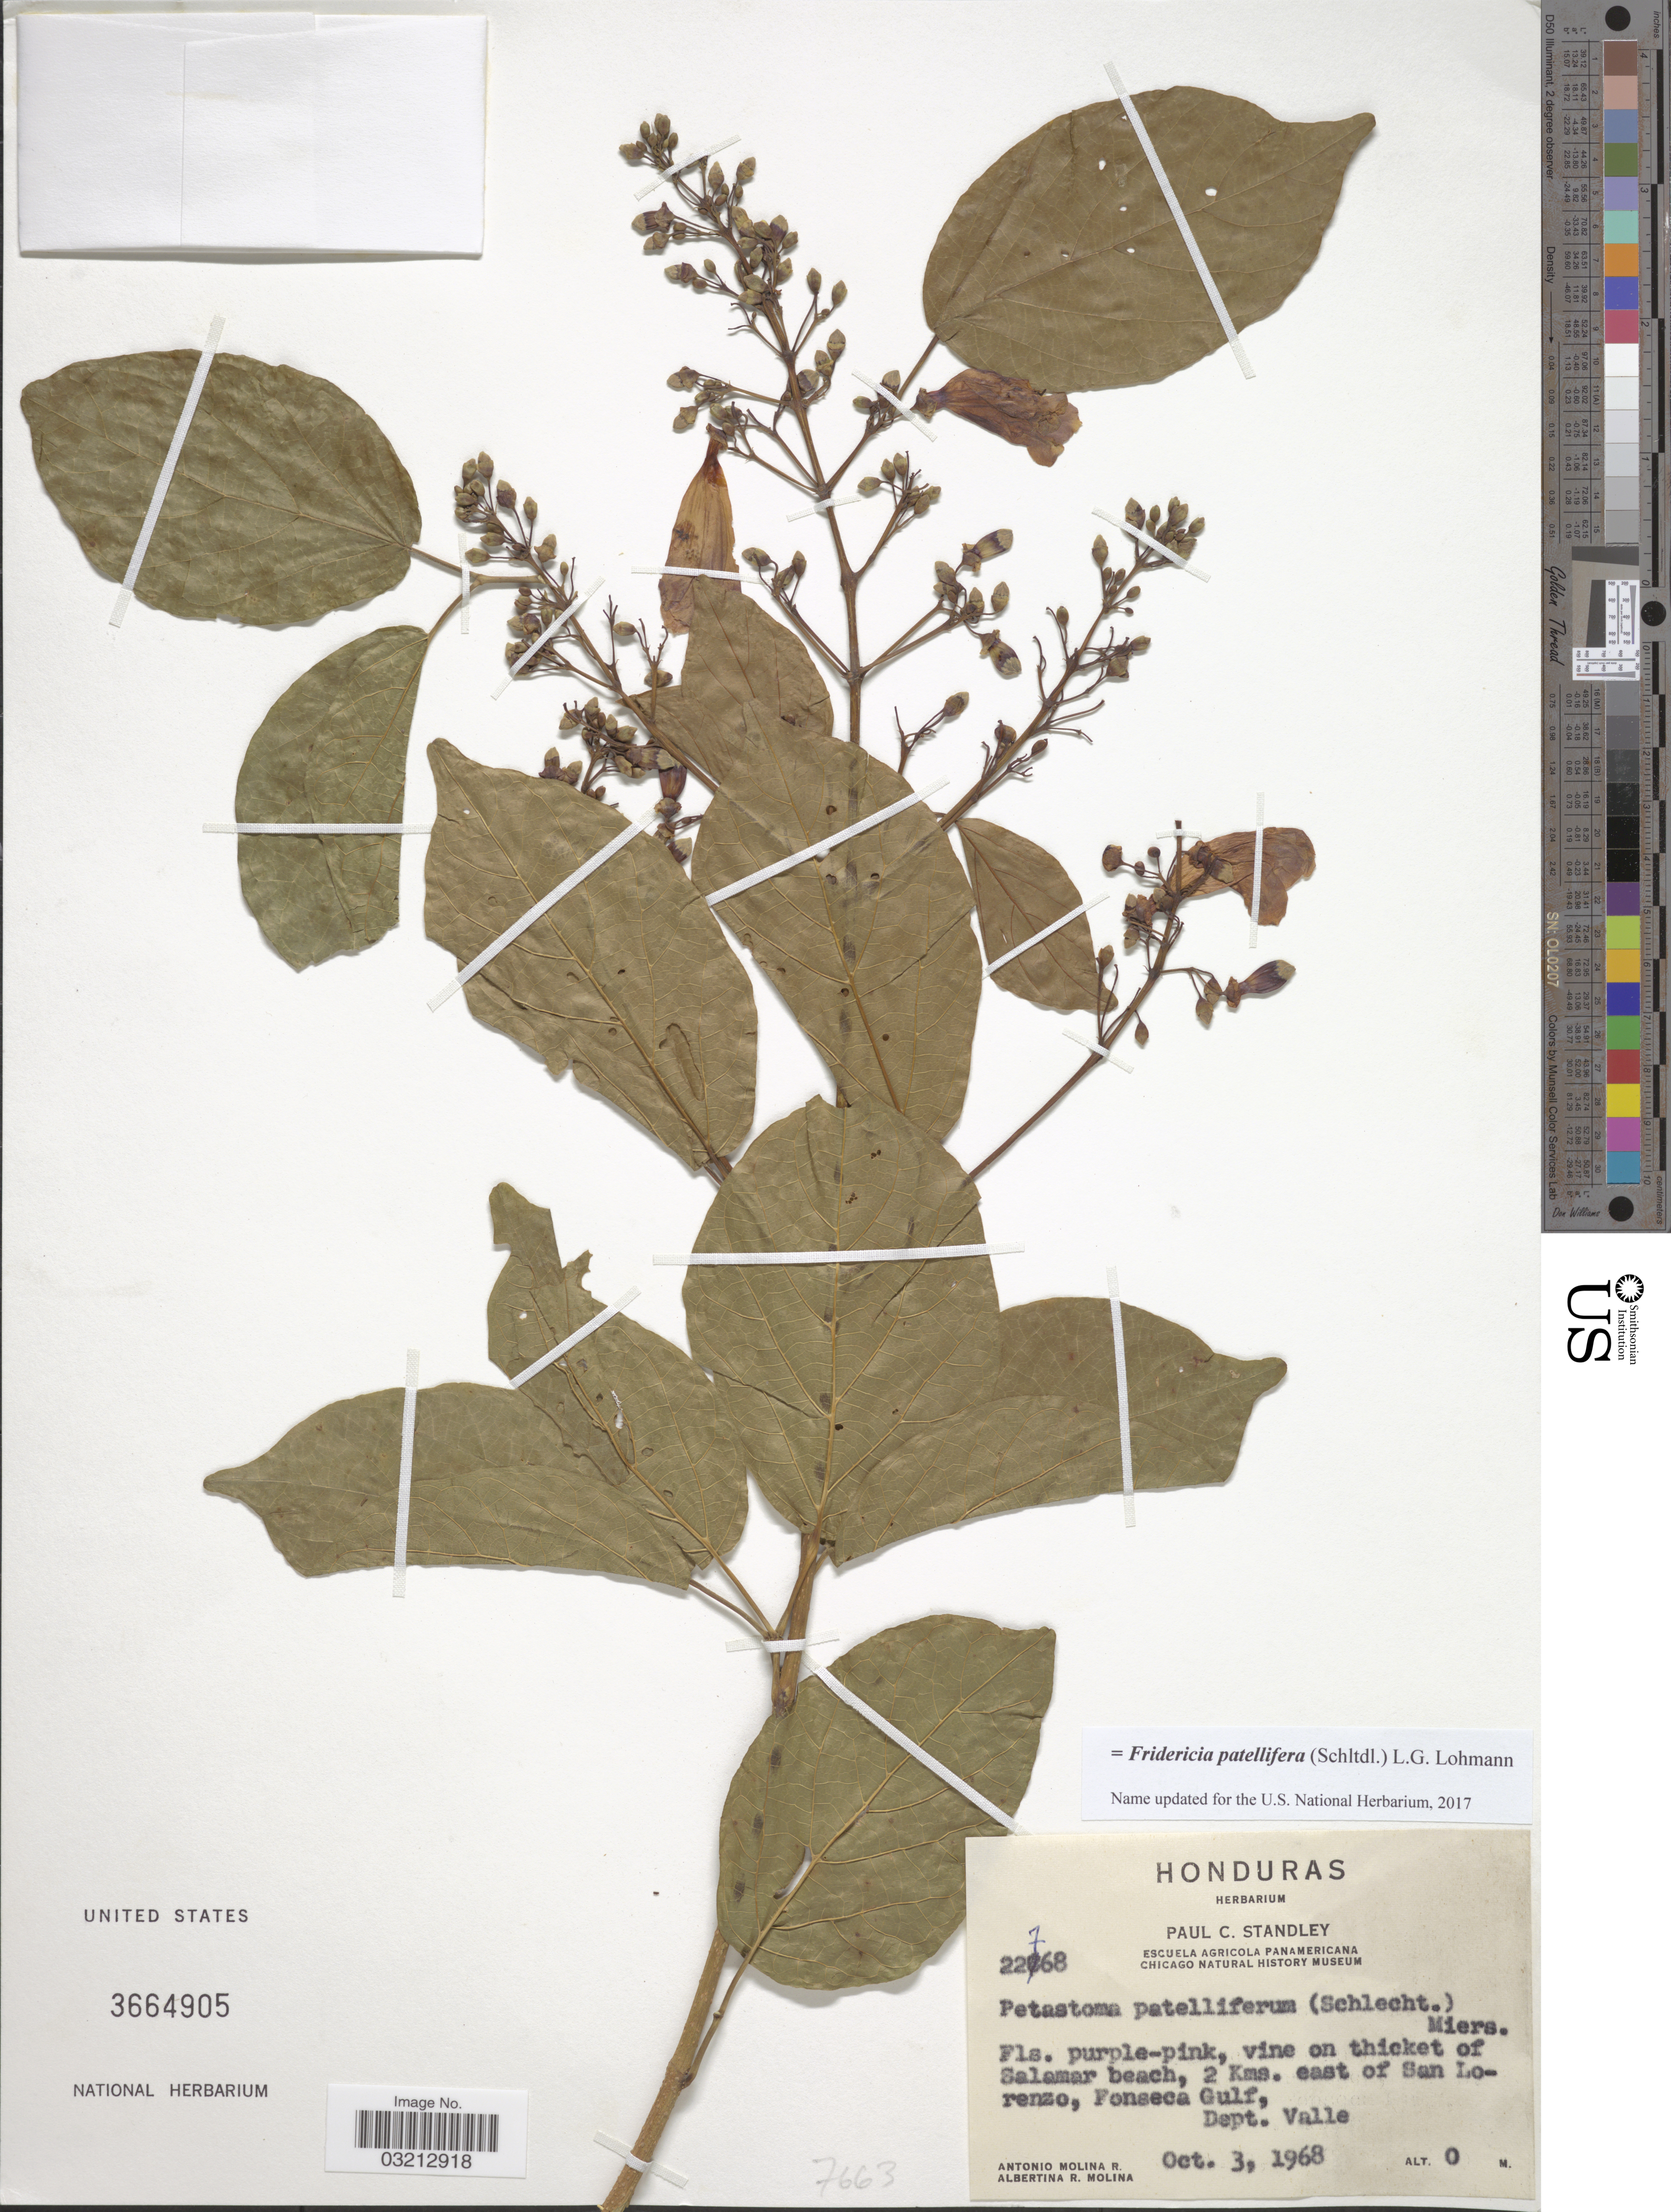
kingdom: Plantae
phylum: Tracheophyta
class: Magnoliopsida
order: Lamiales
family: Bignoniaceae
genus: Fridericia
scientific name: Fridericia patellifera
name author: (Schltdl.) L.G. Lohmann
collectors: A. Molina R. & A. R. Molina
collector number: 22768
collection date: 1968-10-03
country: Honduras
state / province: Valle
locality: Thicket of Salamar beach, 2 Kms. east of San Lorenzo, Fonseca Gulf, Dept. Valle.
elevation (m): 0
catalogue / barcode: US 3664905